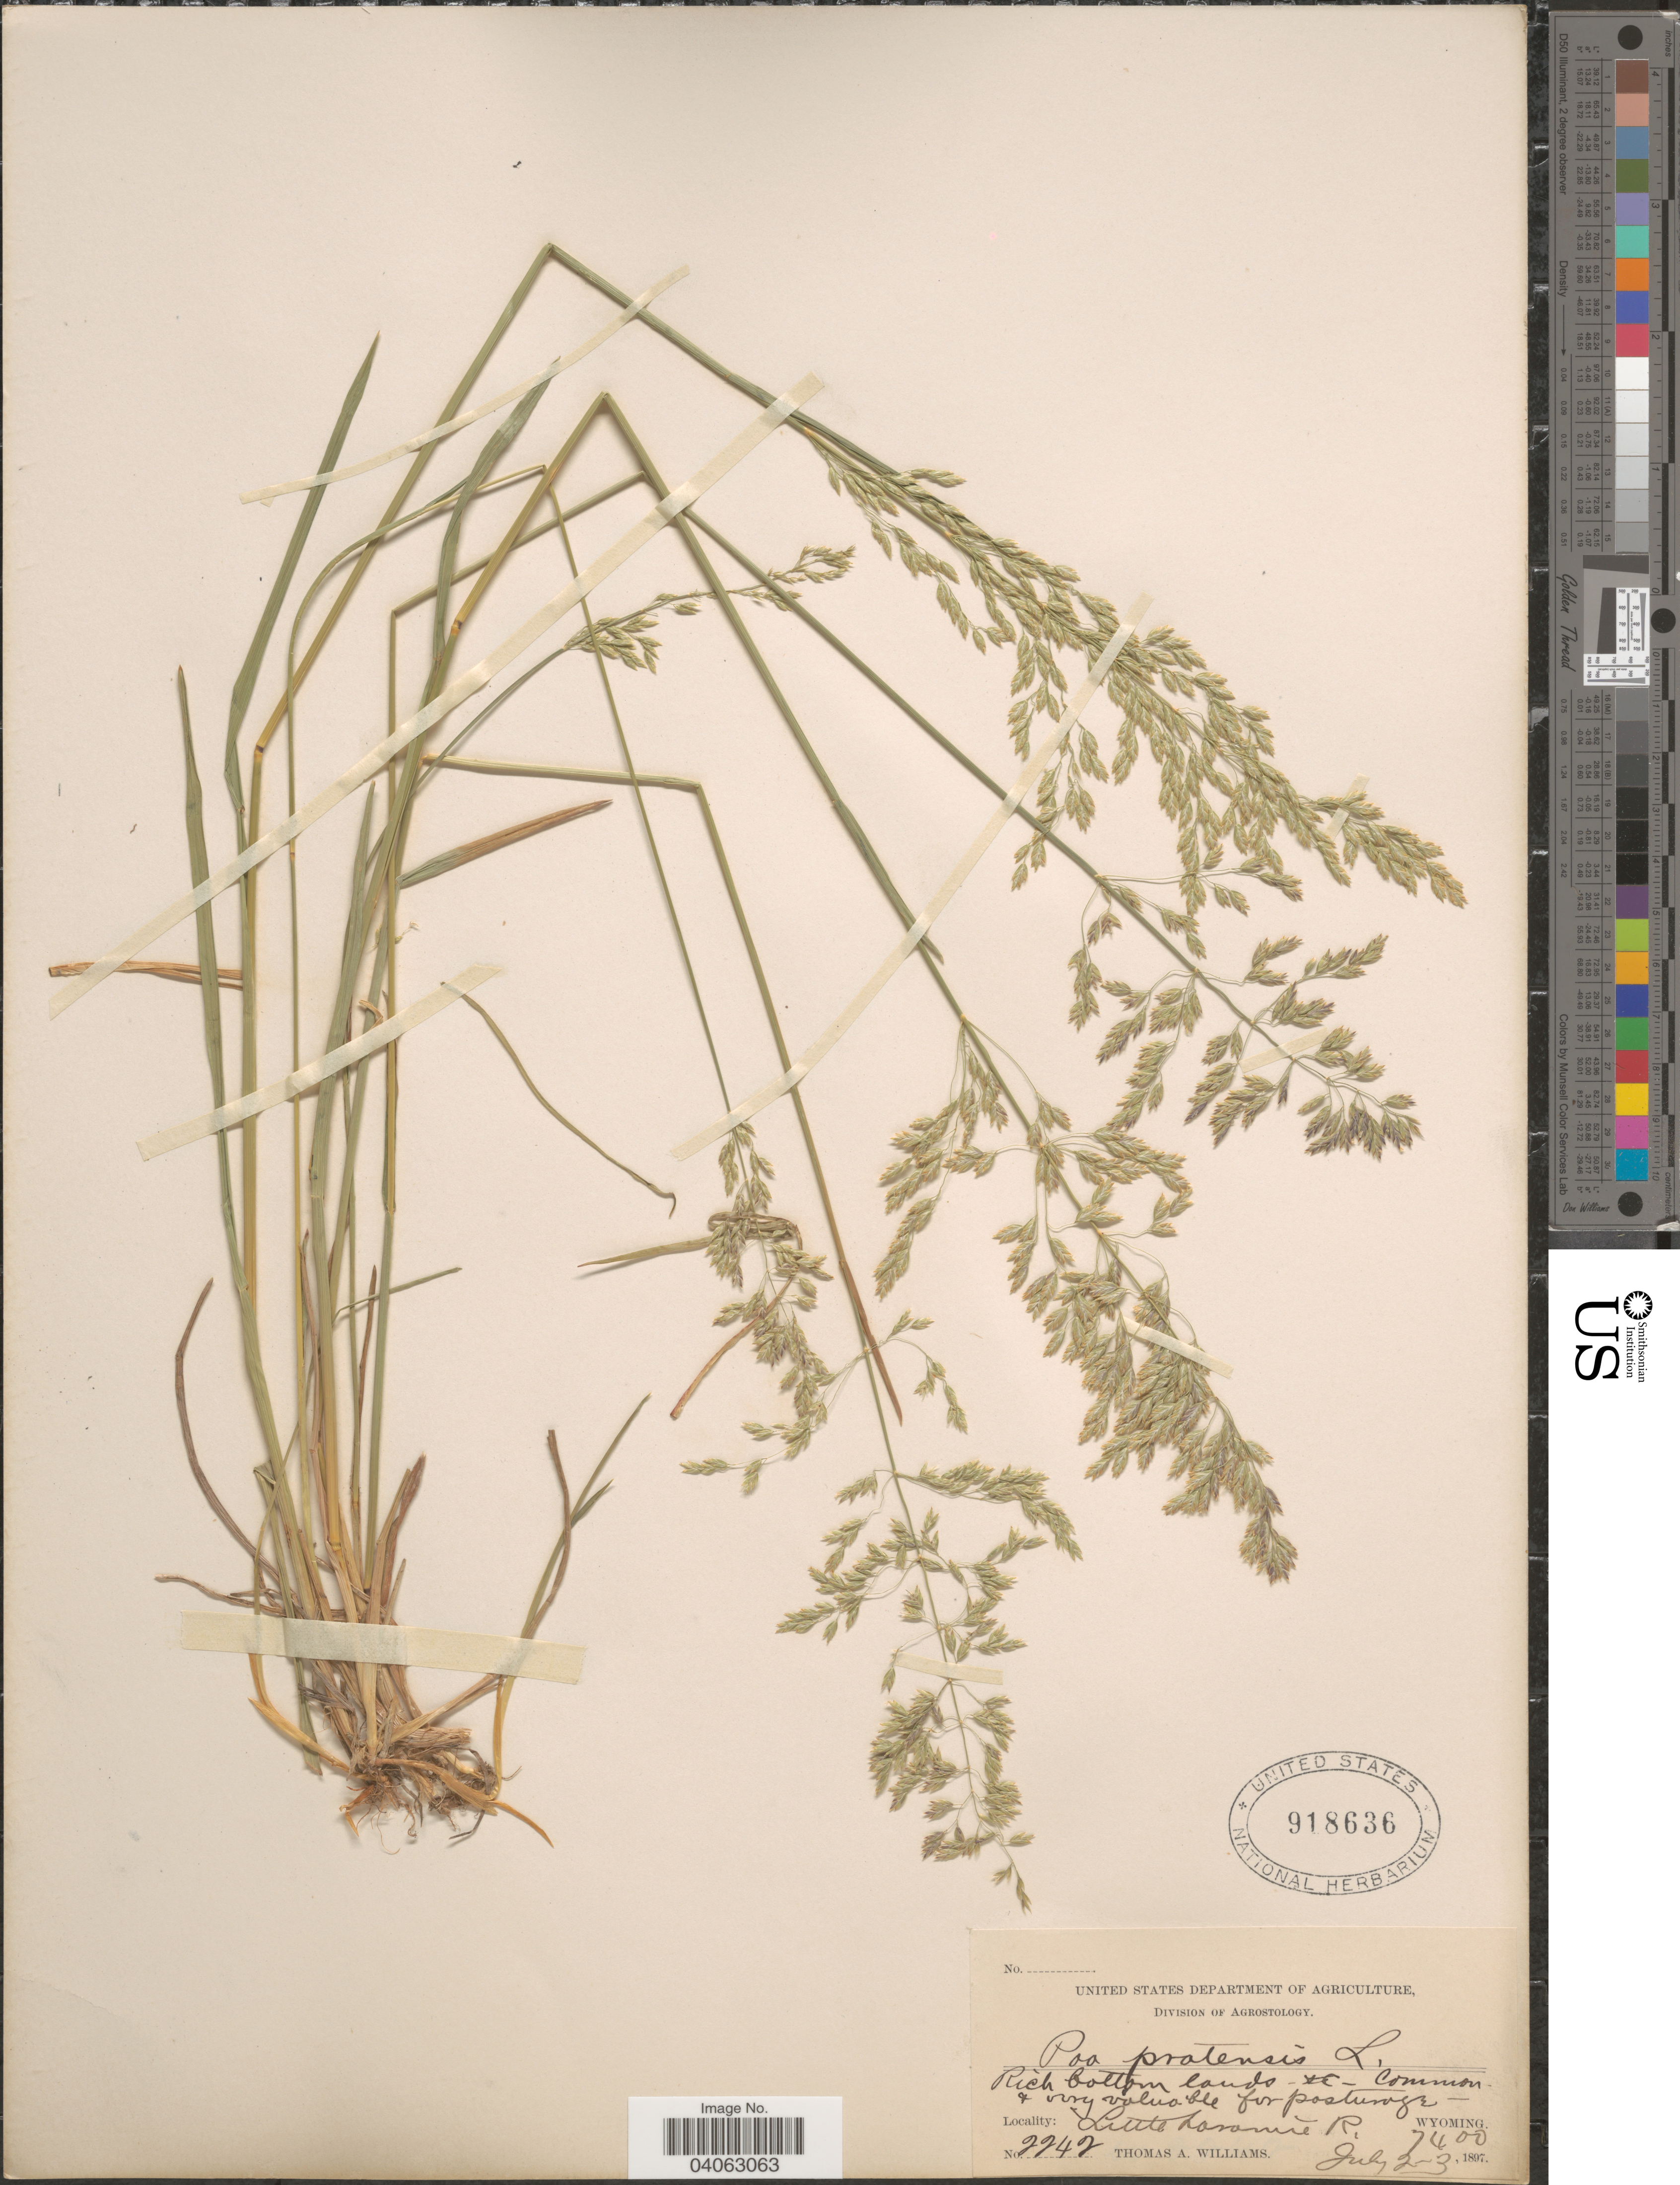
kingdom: Plantae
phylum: Tracheophyta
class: Liliopsida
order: Poales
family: Poaceae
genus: Poa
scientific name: Poa pratensis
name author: L.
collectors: T. A. Williams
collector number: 2242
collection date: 1897-07-02/1897-07-03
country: United States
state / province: Wyoming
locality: Little Laramie R.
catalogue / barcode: US 918636